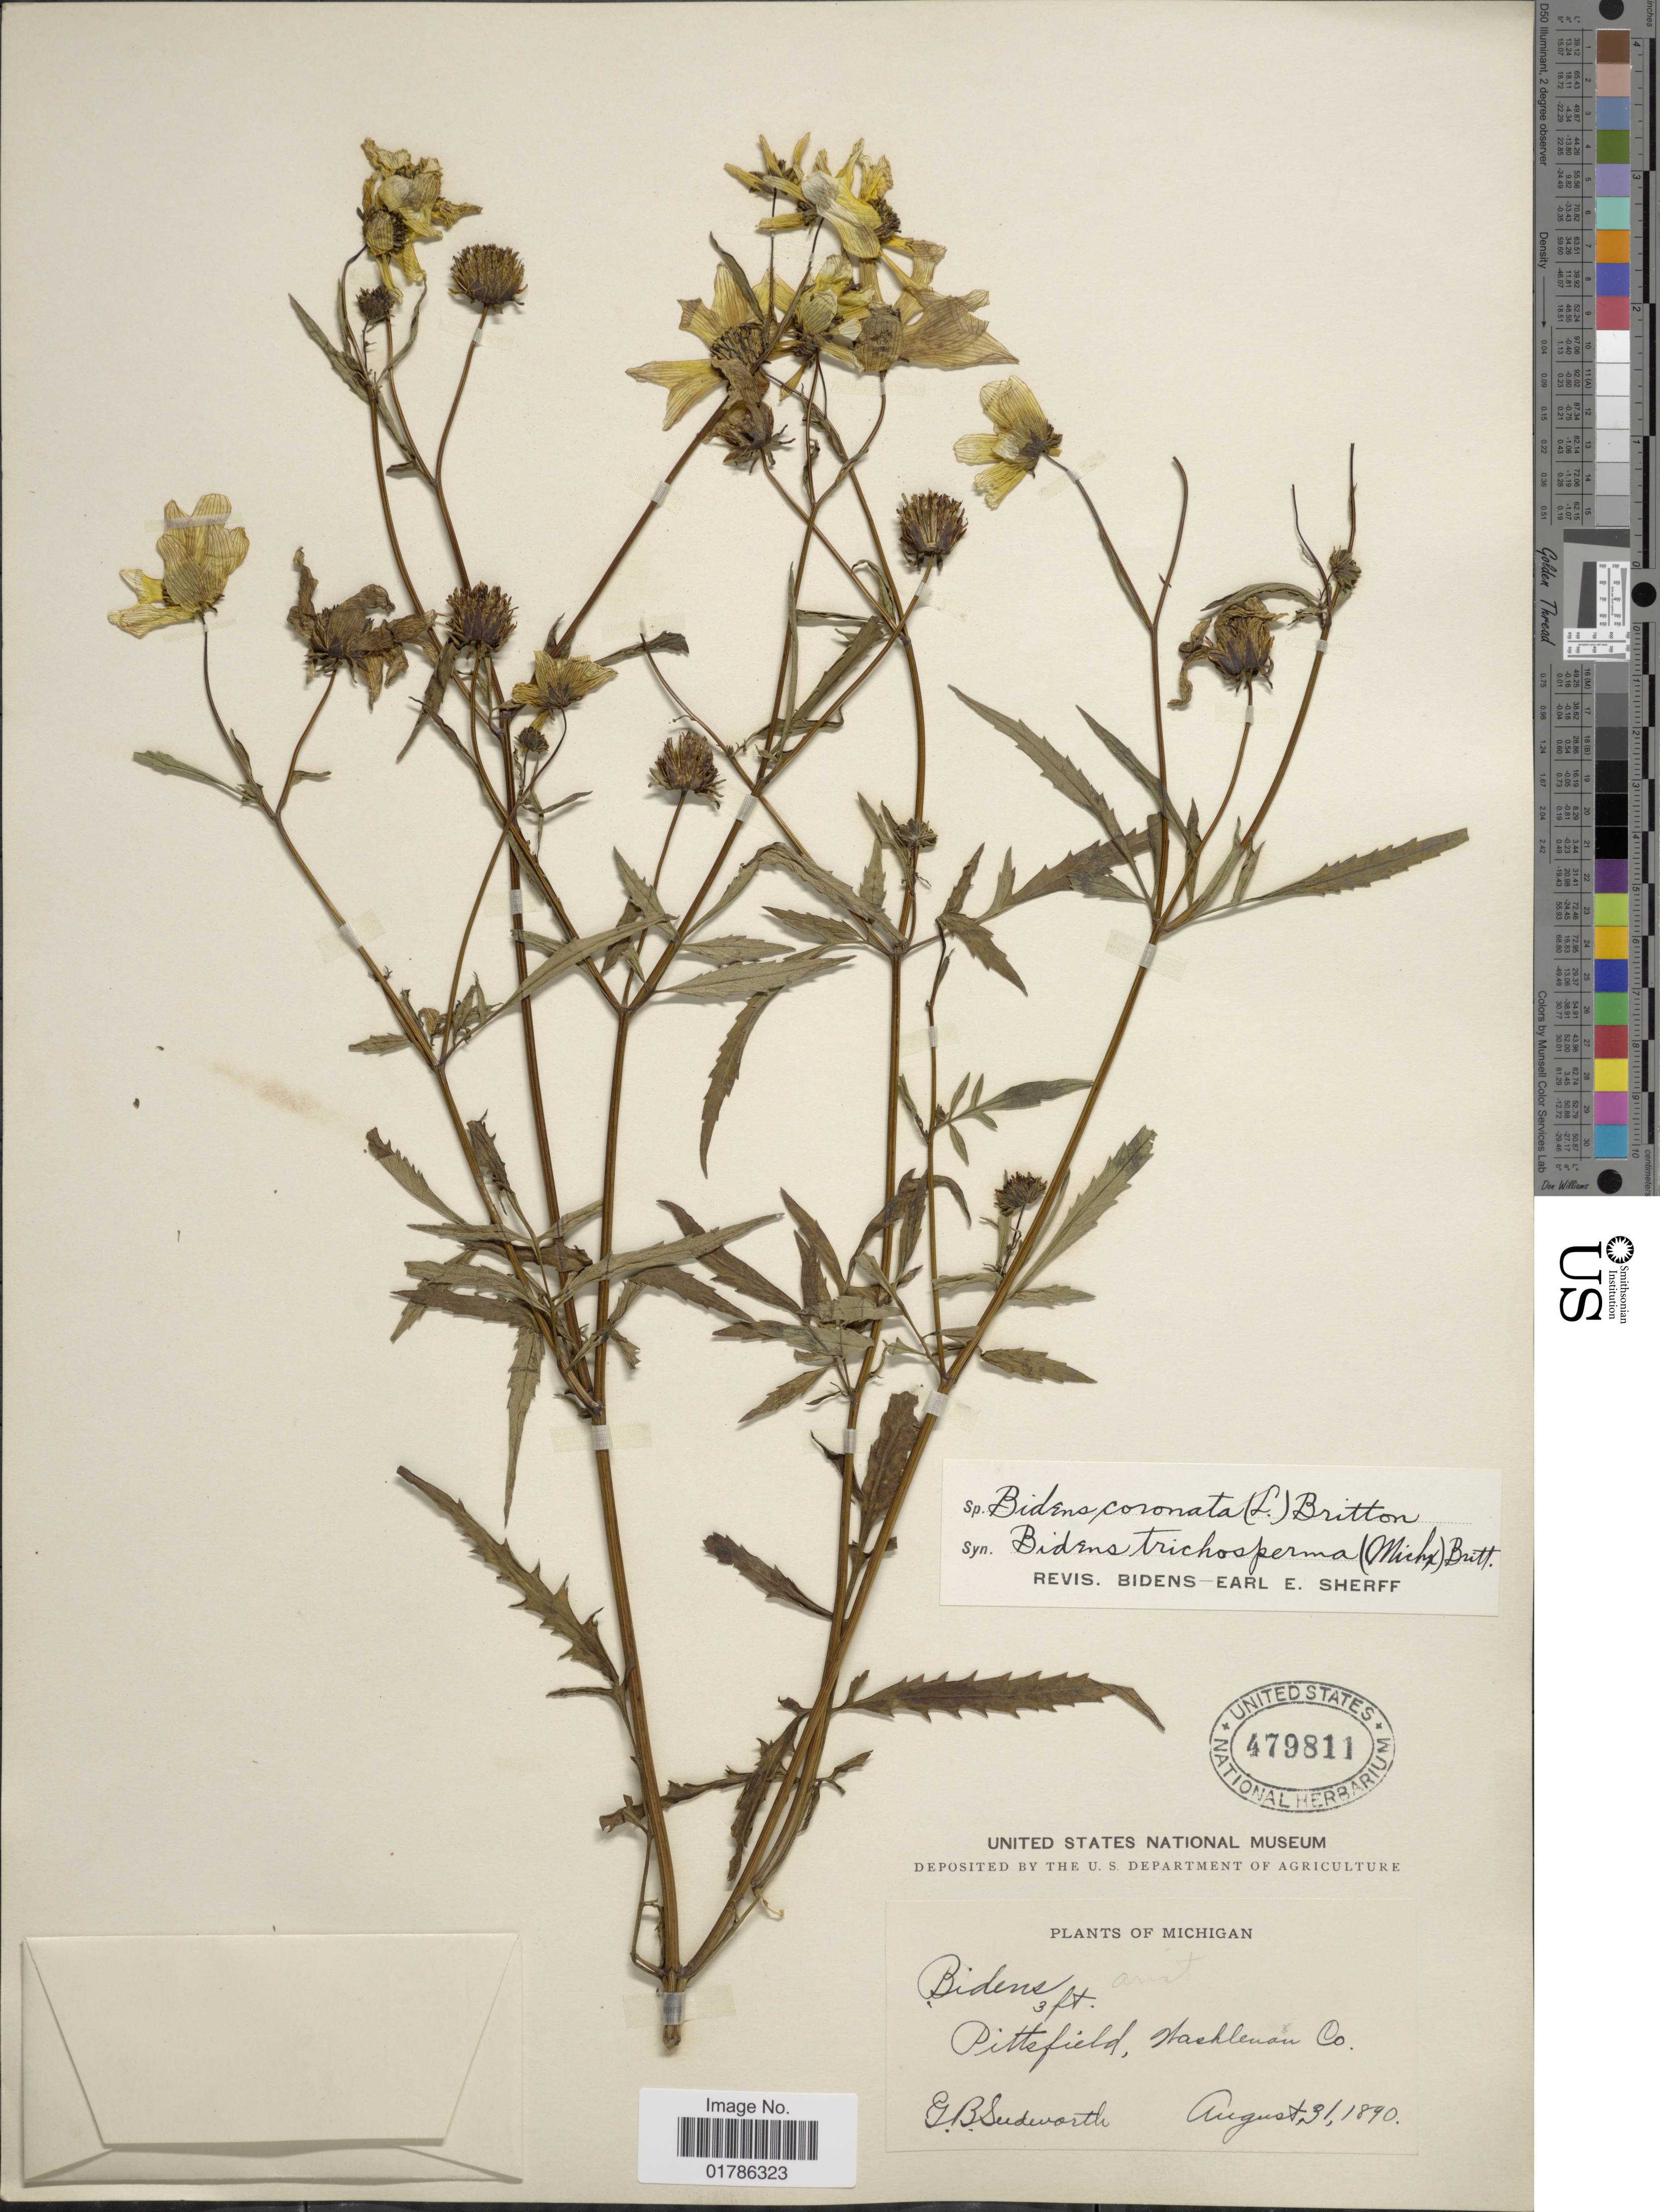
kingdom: Plantae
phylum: Tracheophyta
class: Magnoliopsida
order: Asterales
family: Asteraceae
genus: Bidens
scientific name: Bidens coronata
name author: (L.) Britton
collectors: G. B. Sudworth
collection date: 1890-08-31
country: United States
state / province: Michigan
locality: Pittsfield, Washtenaw Co.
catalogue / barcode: US 479811